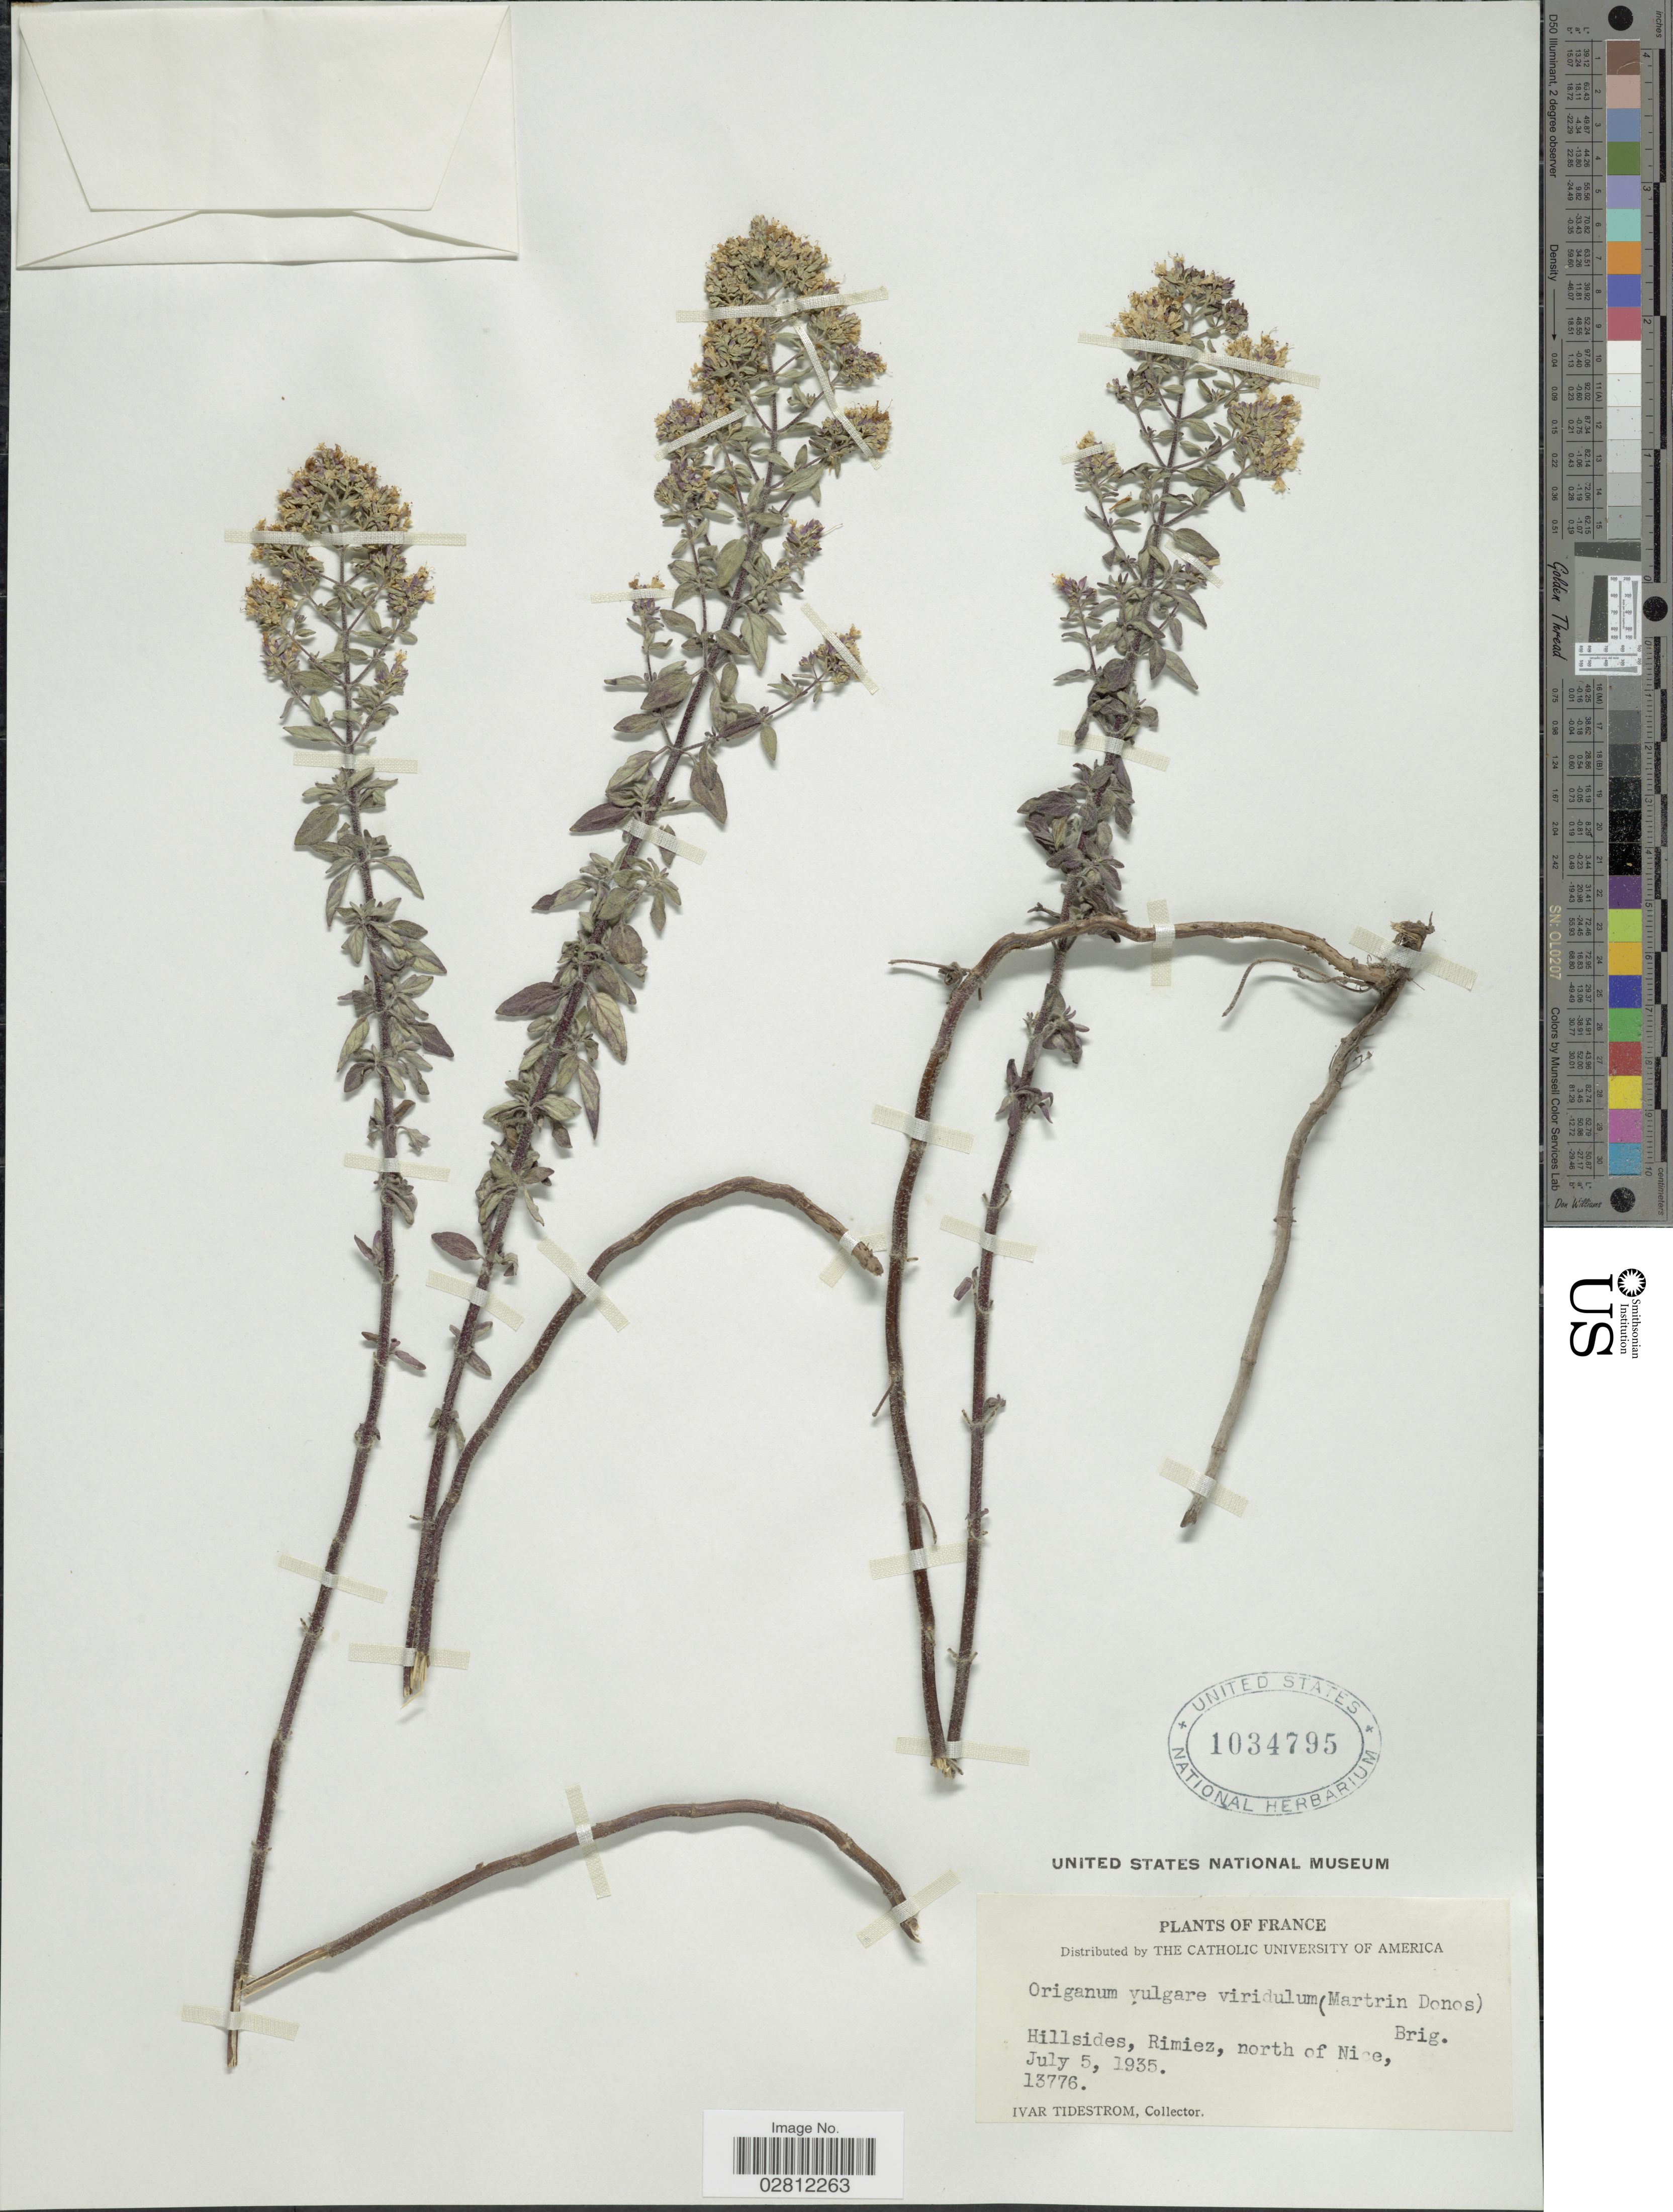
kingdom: Plantae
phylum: Tracheophyta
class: Magnoliopsida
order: Lamiales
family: Lamiaceae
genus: Origanum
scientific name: Origanum vulgare subsp. viridulum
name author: Nyman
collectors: I. F. Tidestrom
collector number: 13776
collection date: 1935-07-05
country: France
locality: Hillsides, Rimiez, north of Nice.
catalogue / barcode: US 1034795